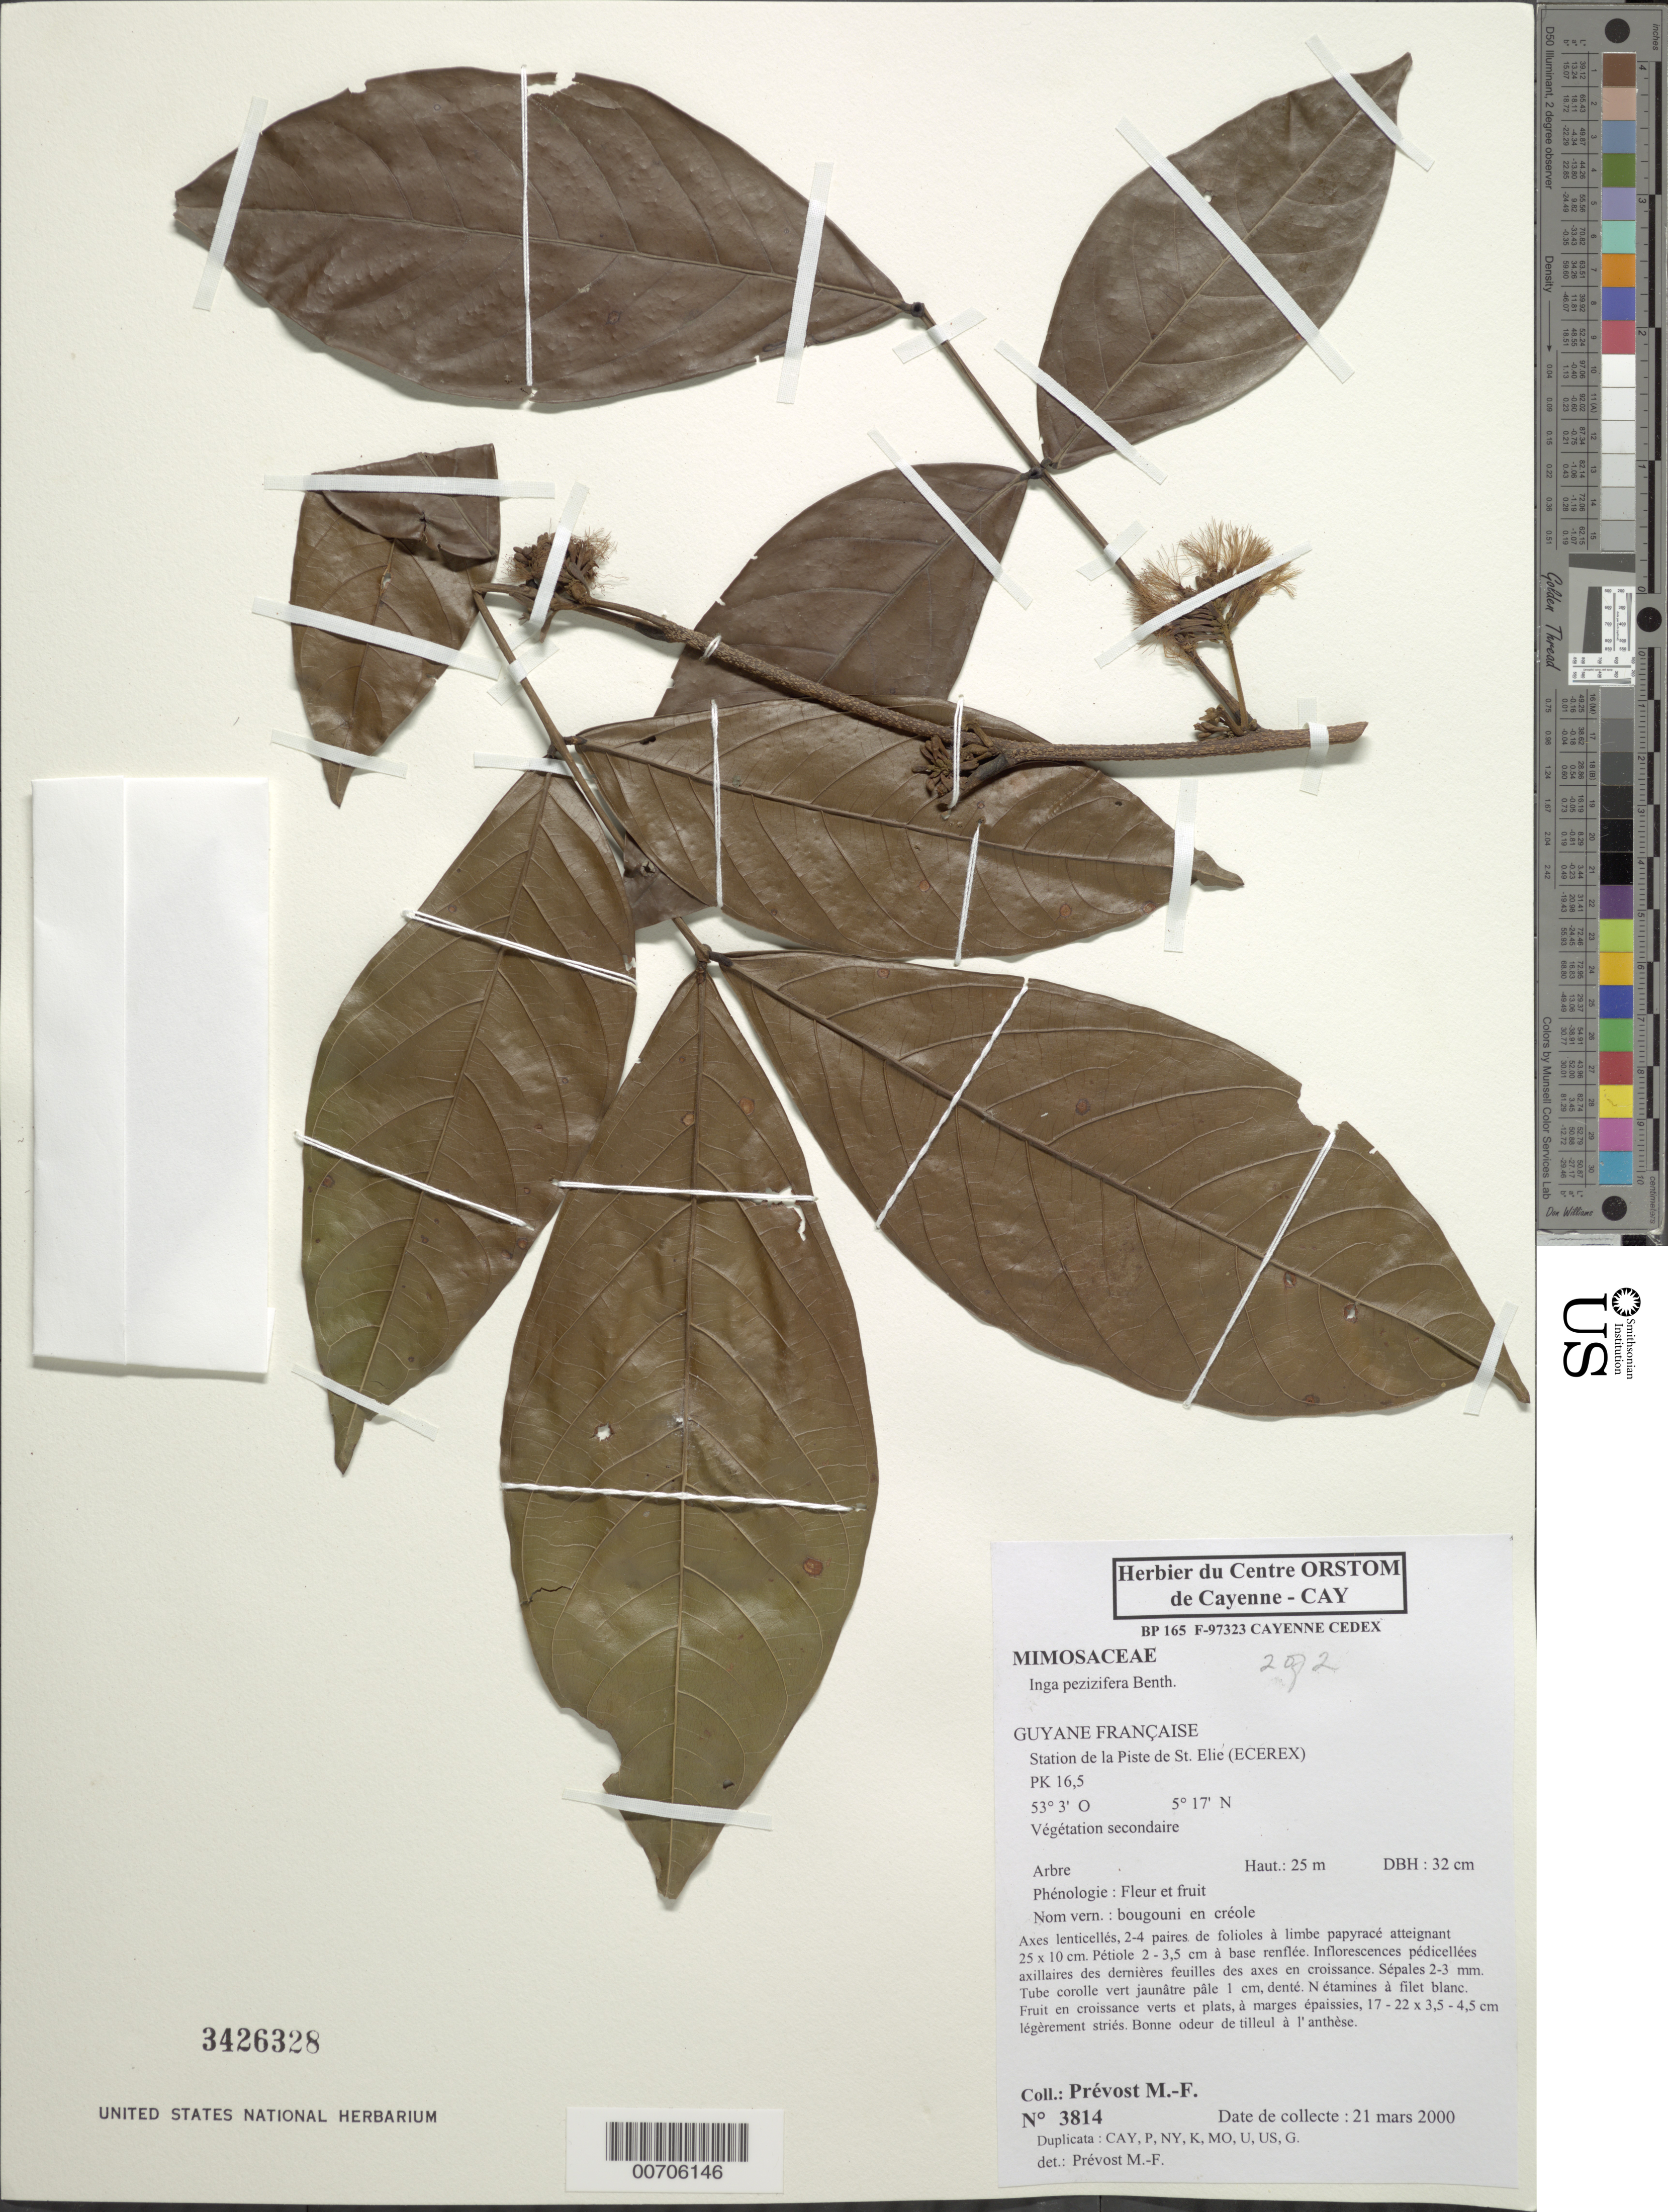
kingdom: Plantae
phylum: Tracheophyta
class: Magnoliopsida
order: Fabales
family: Fabaceae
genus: Inga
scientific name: Inga pezizifera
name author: Benth.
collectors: M.-F. Prévost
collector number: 3814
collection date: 2000-03-21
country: French Guiana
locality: Guyane Francaise, Station de la Piste de St. Elie (Ecerex), PK 16.5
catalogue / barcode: US 3426328